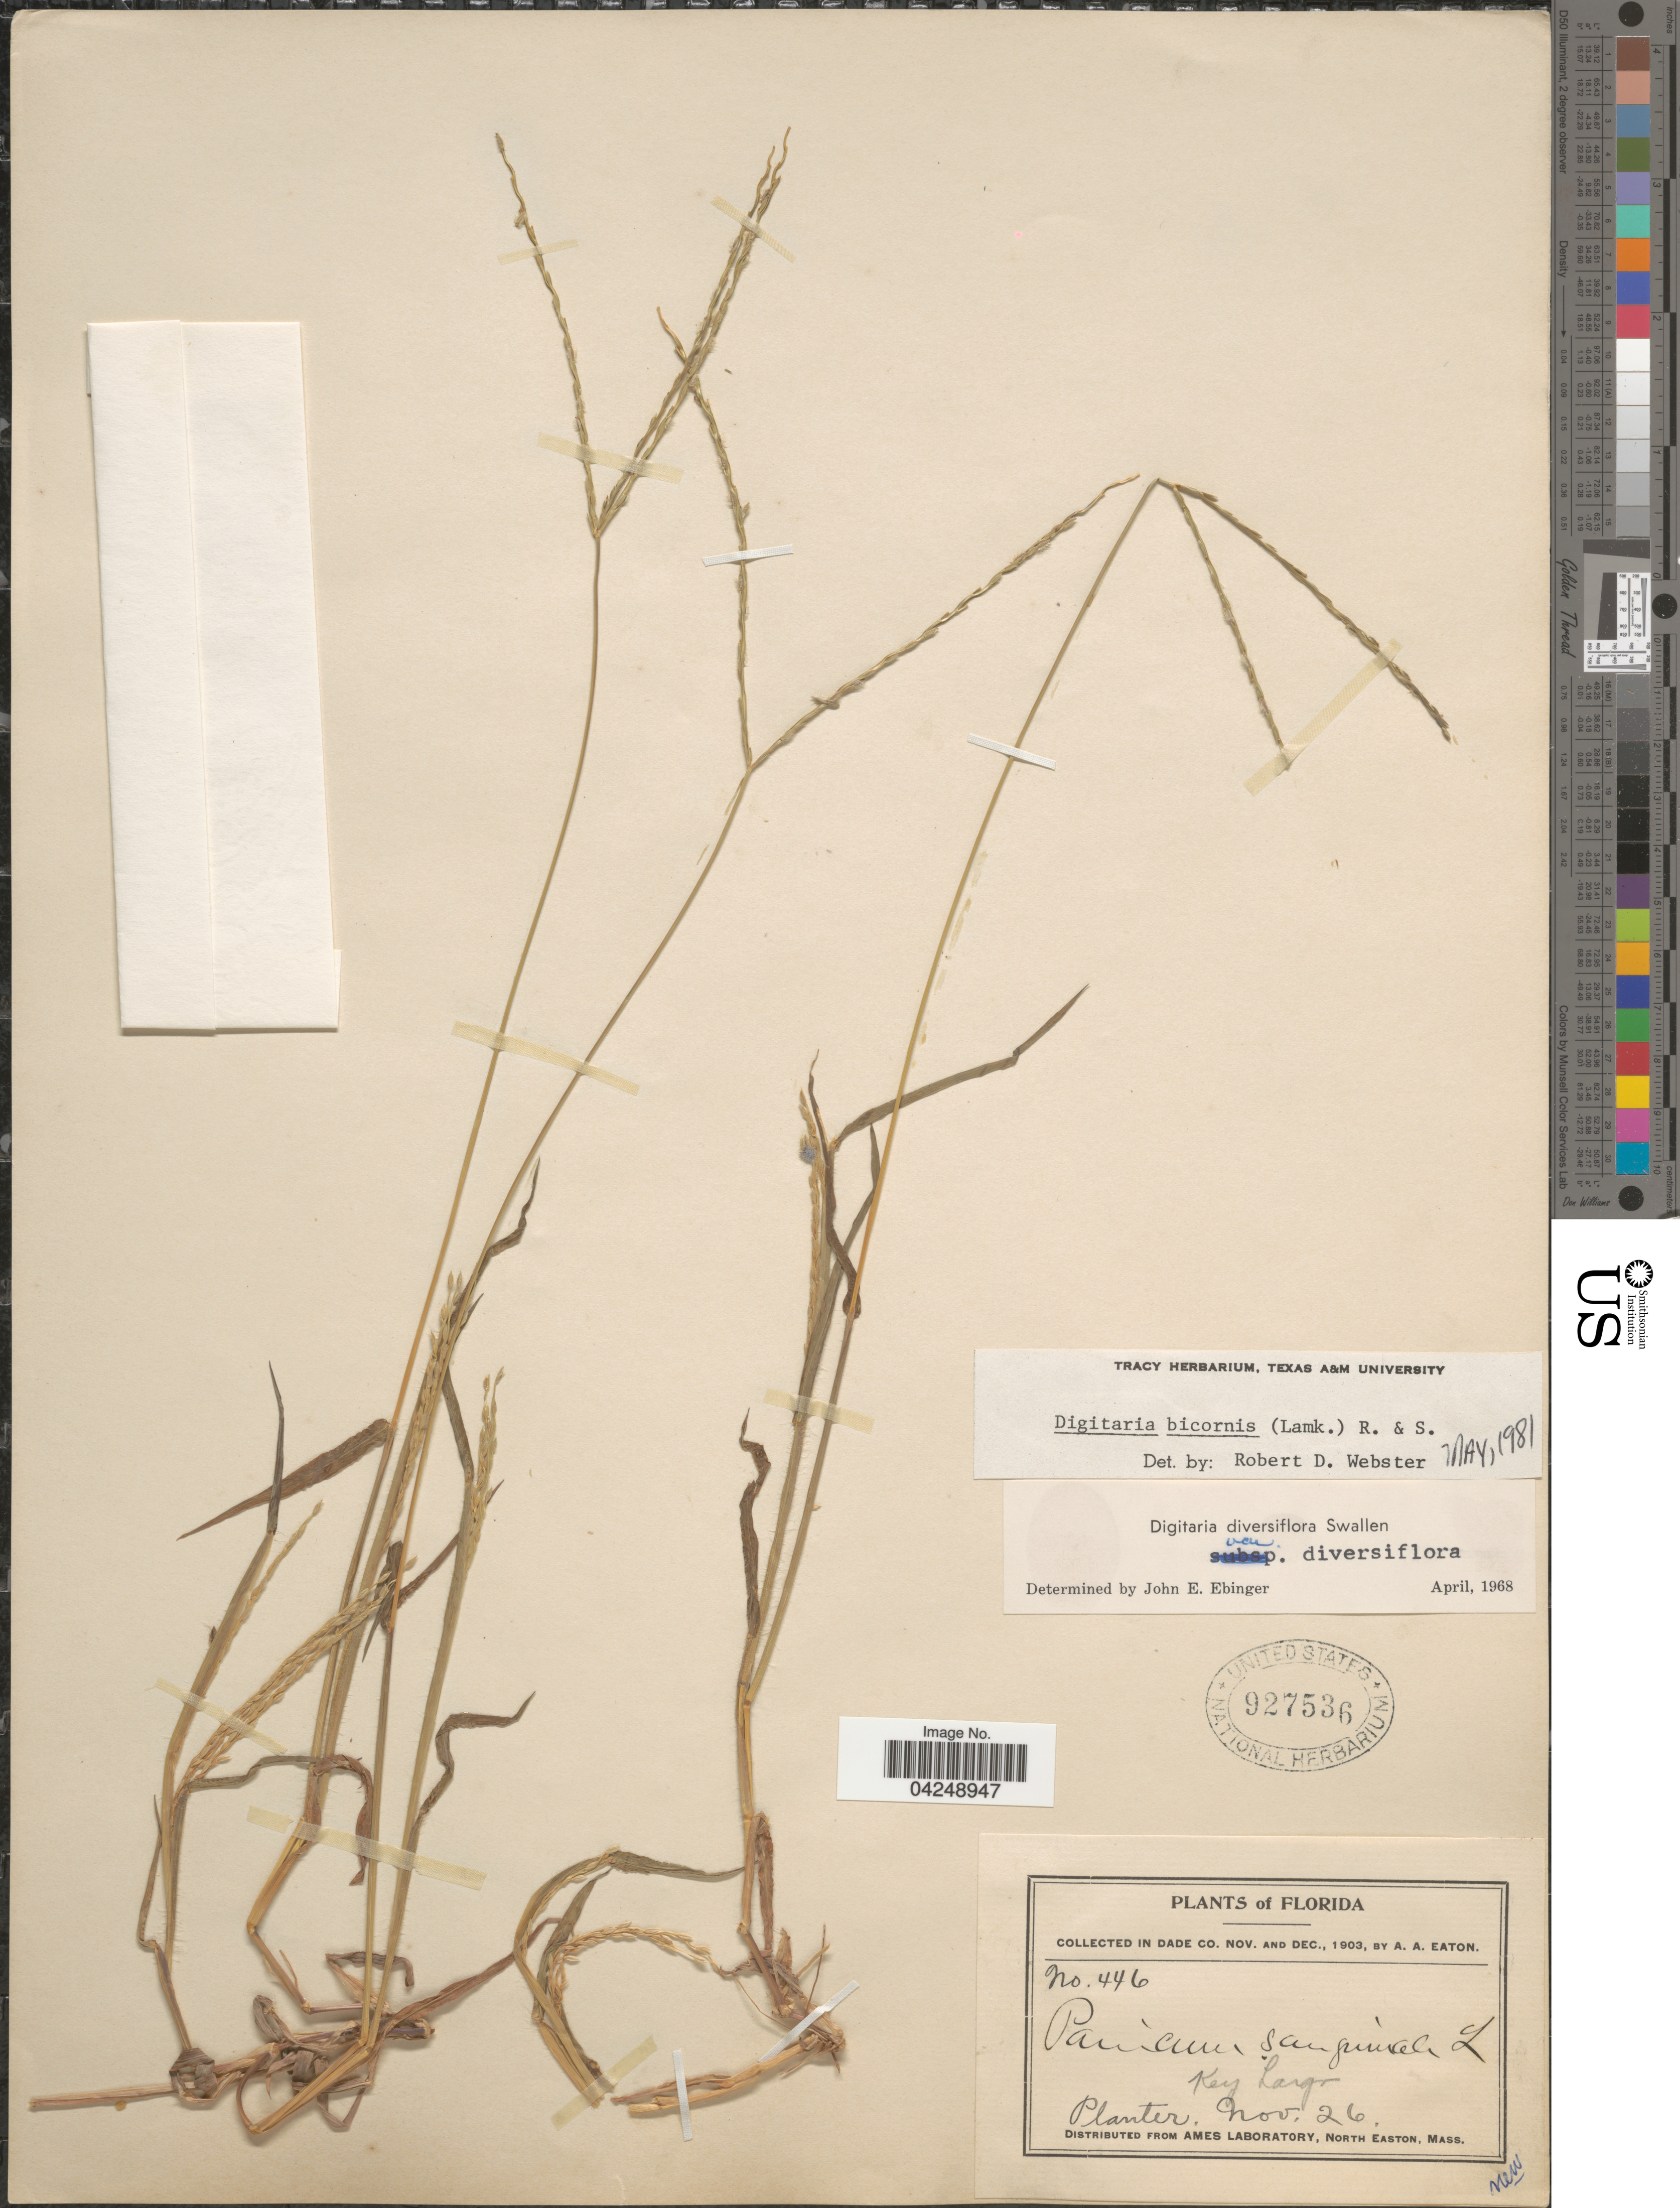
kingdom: Plantae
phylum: Tracheophyta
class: Liliopsida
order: Poales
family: Poaceae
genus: Digitaria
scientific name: Digitaria bicornis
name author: (Lam.) Roem. & Schult.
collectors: A. A. Eaton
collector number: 446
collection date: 1903-11-26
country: United States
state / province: Florida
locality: Dade Co. Key Largo.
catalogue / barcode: US 927536